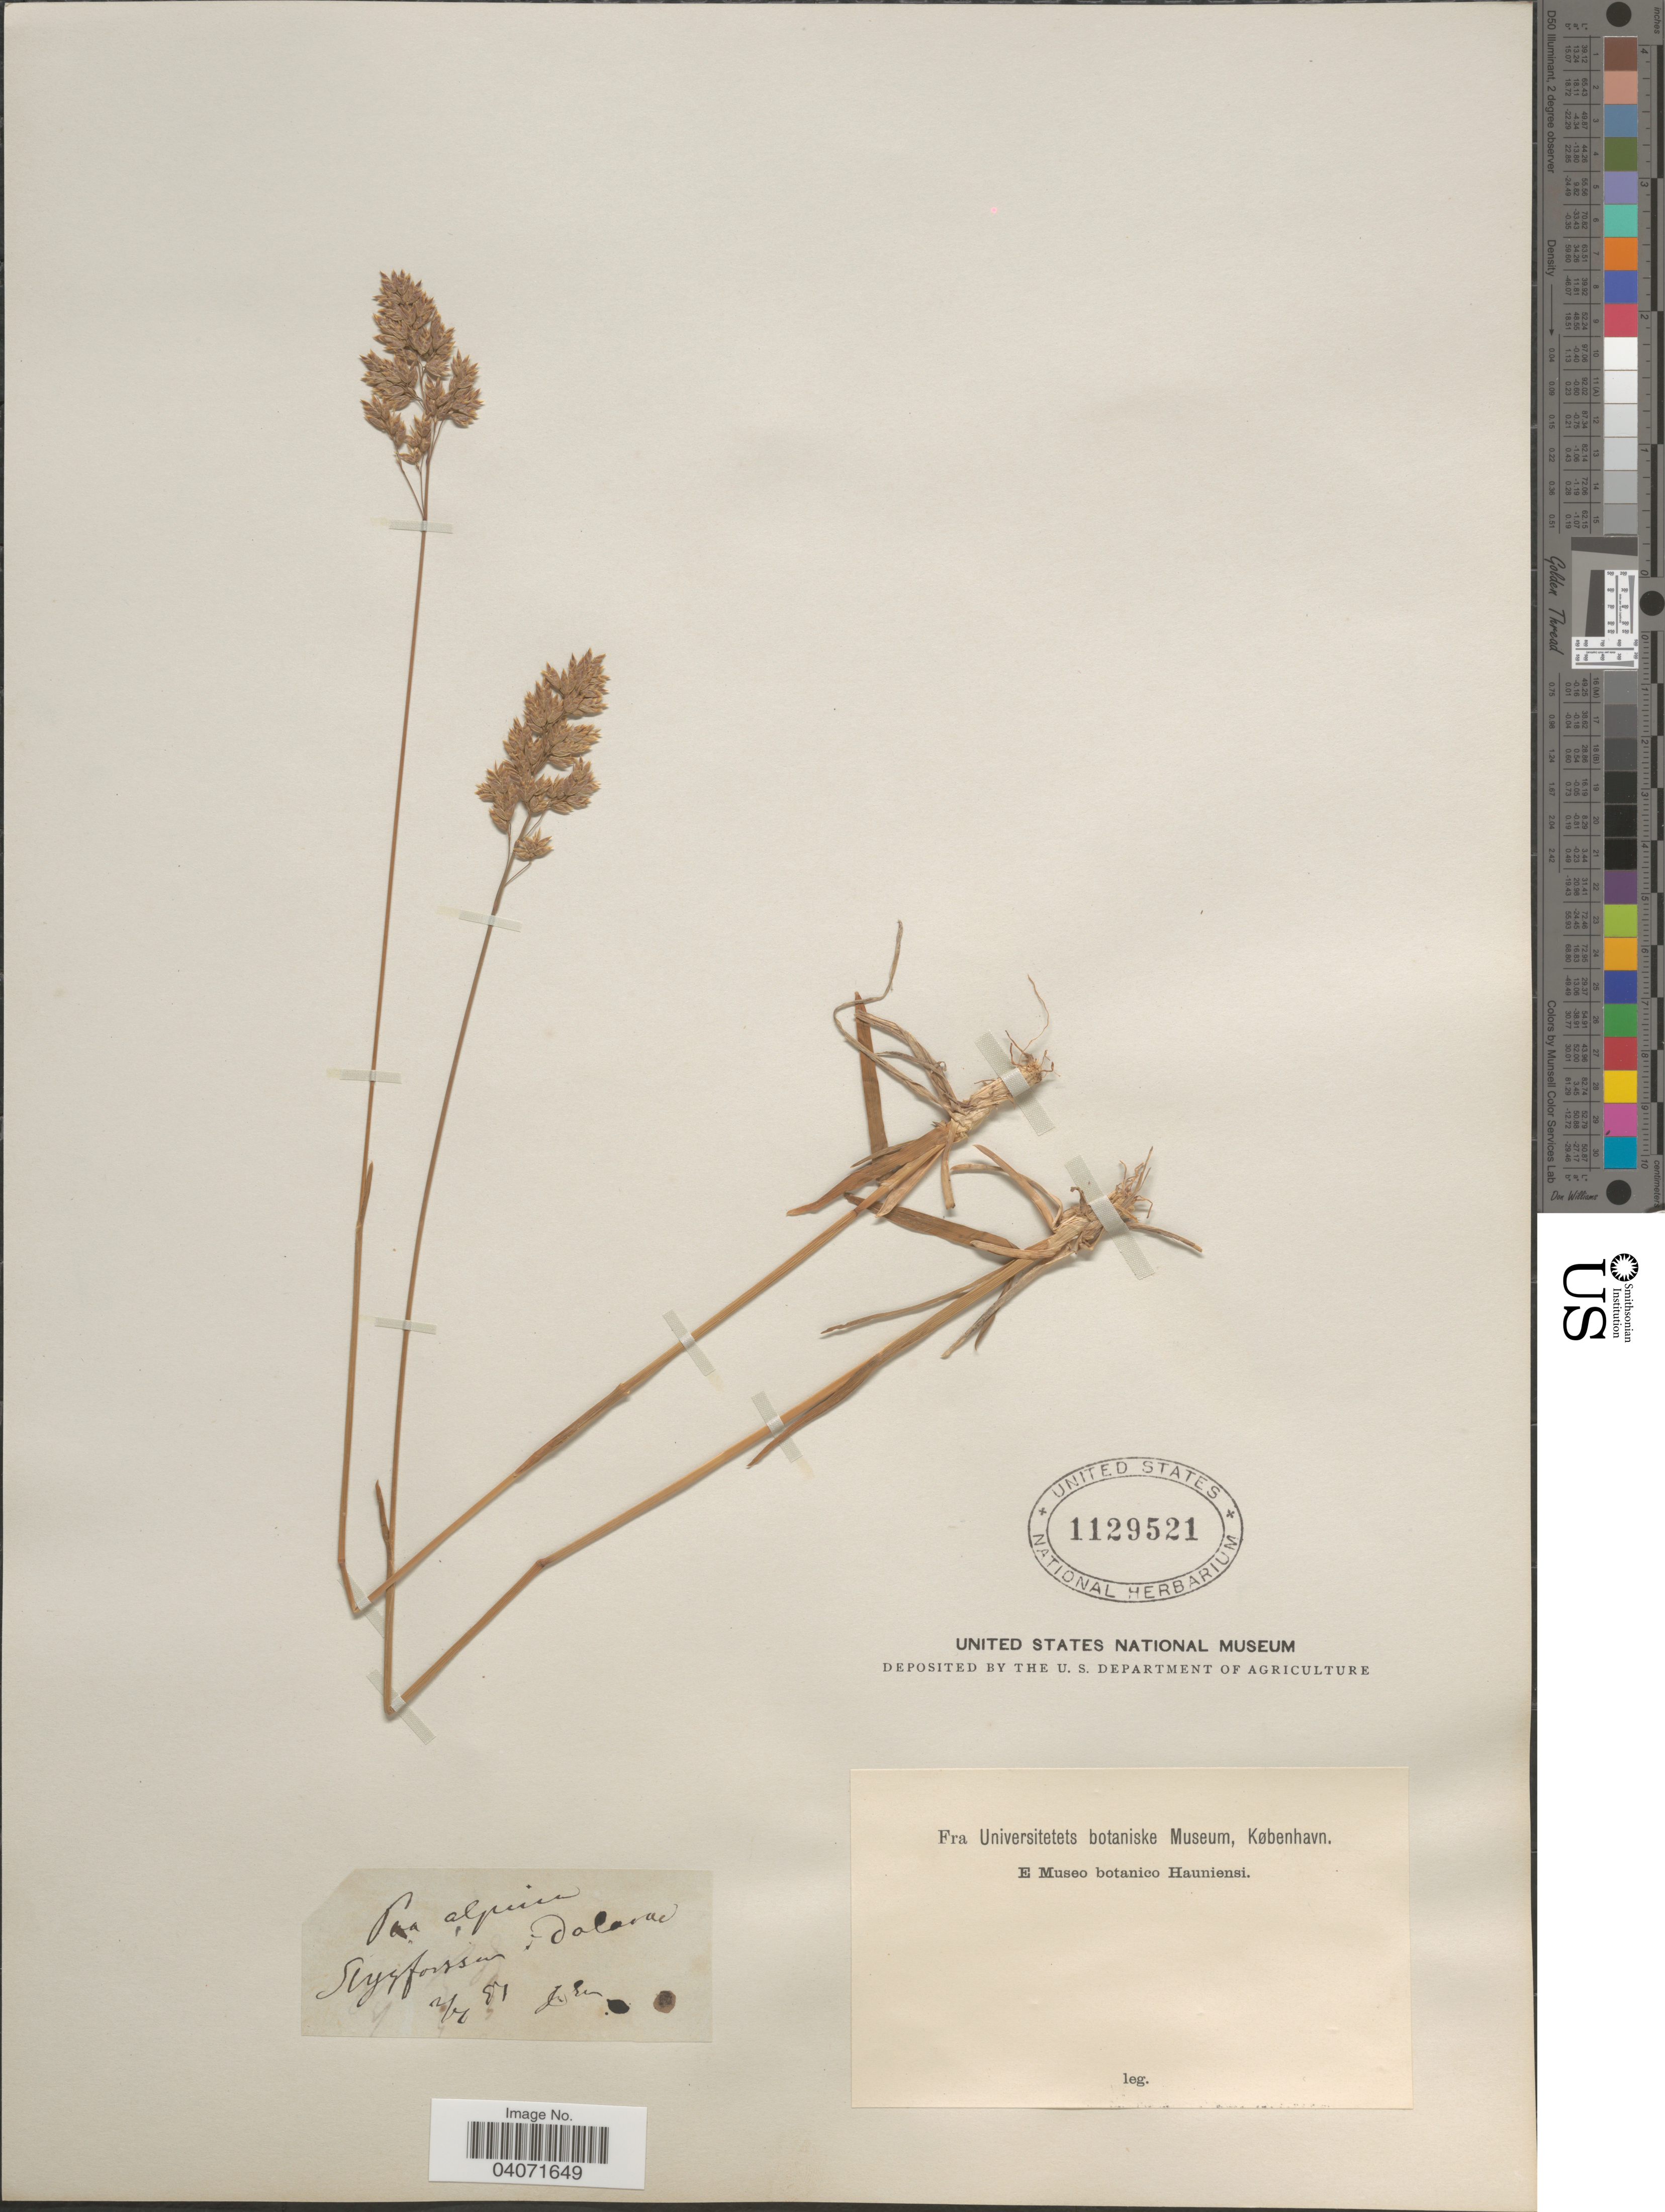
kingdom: Plantae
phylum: Tracheophyta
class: Liliopsida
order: Poales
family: Poaceae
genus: Poa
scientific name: Poa alpina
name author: L.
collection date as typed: Transcribed d/m/y: 2/7/51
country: Sweden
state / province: Dalarna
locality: Slysforssen: Dalarne.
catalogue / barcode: US 1129521